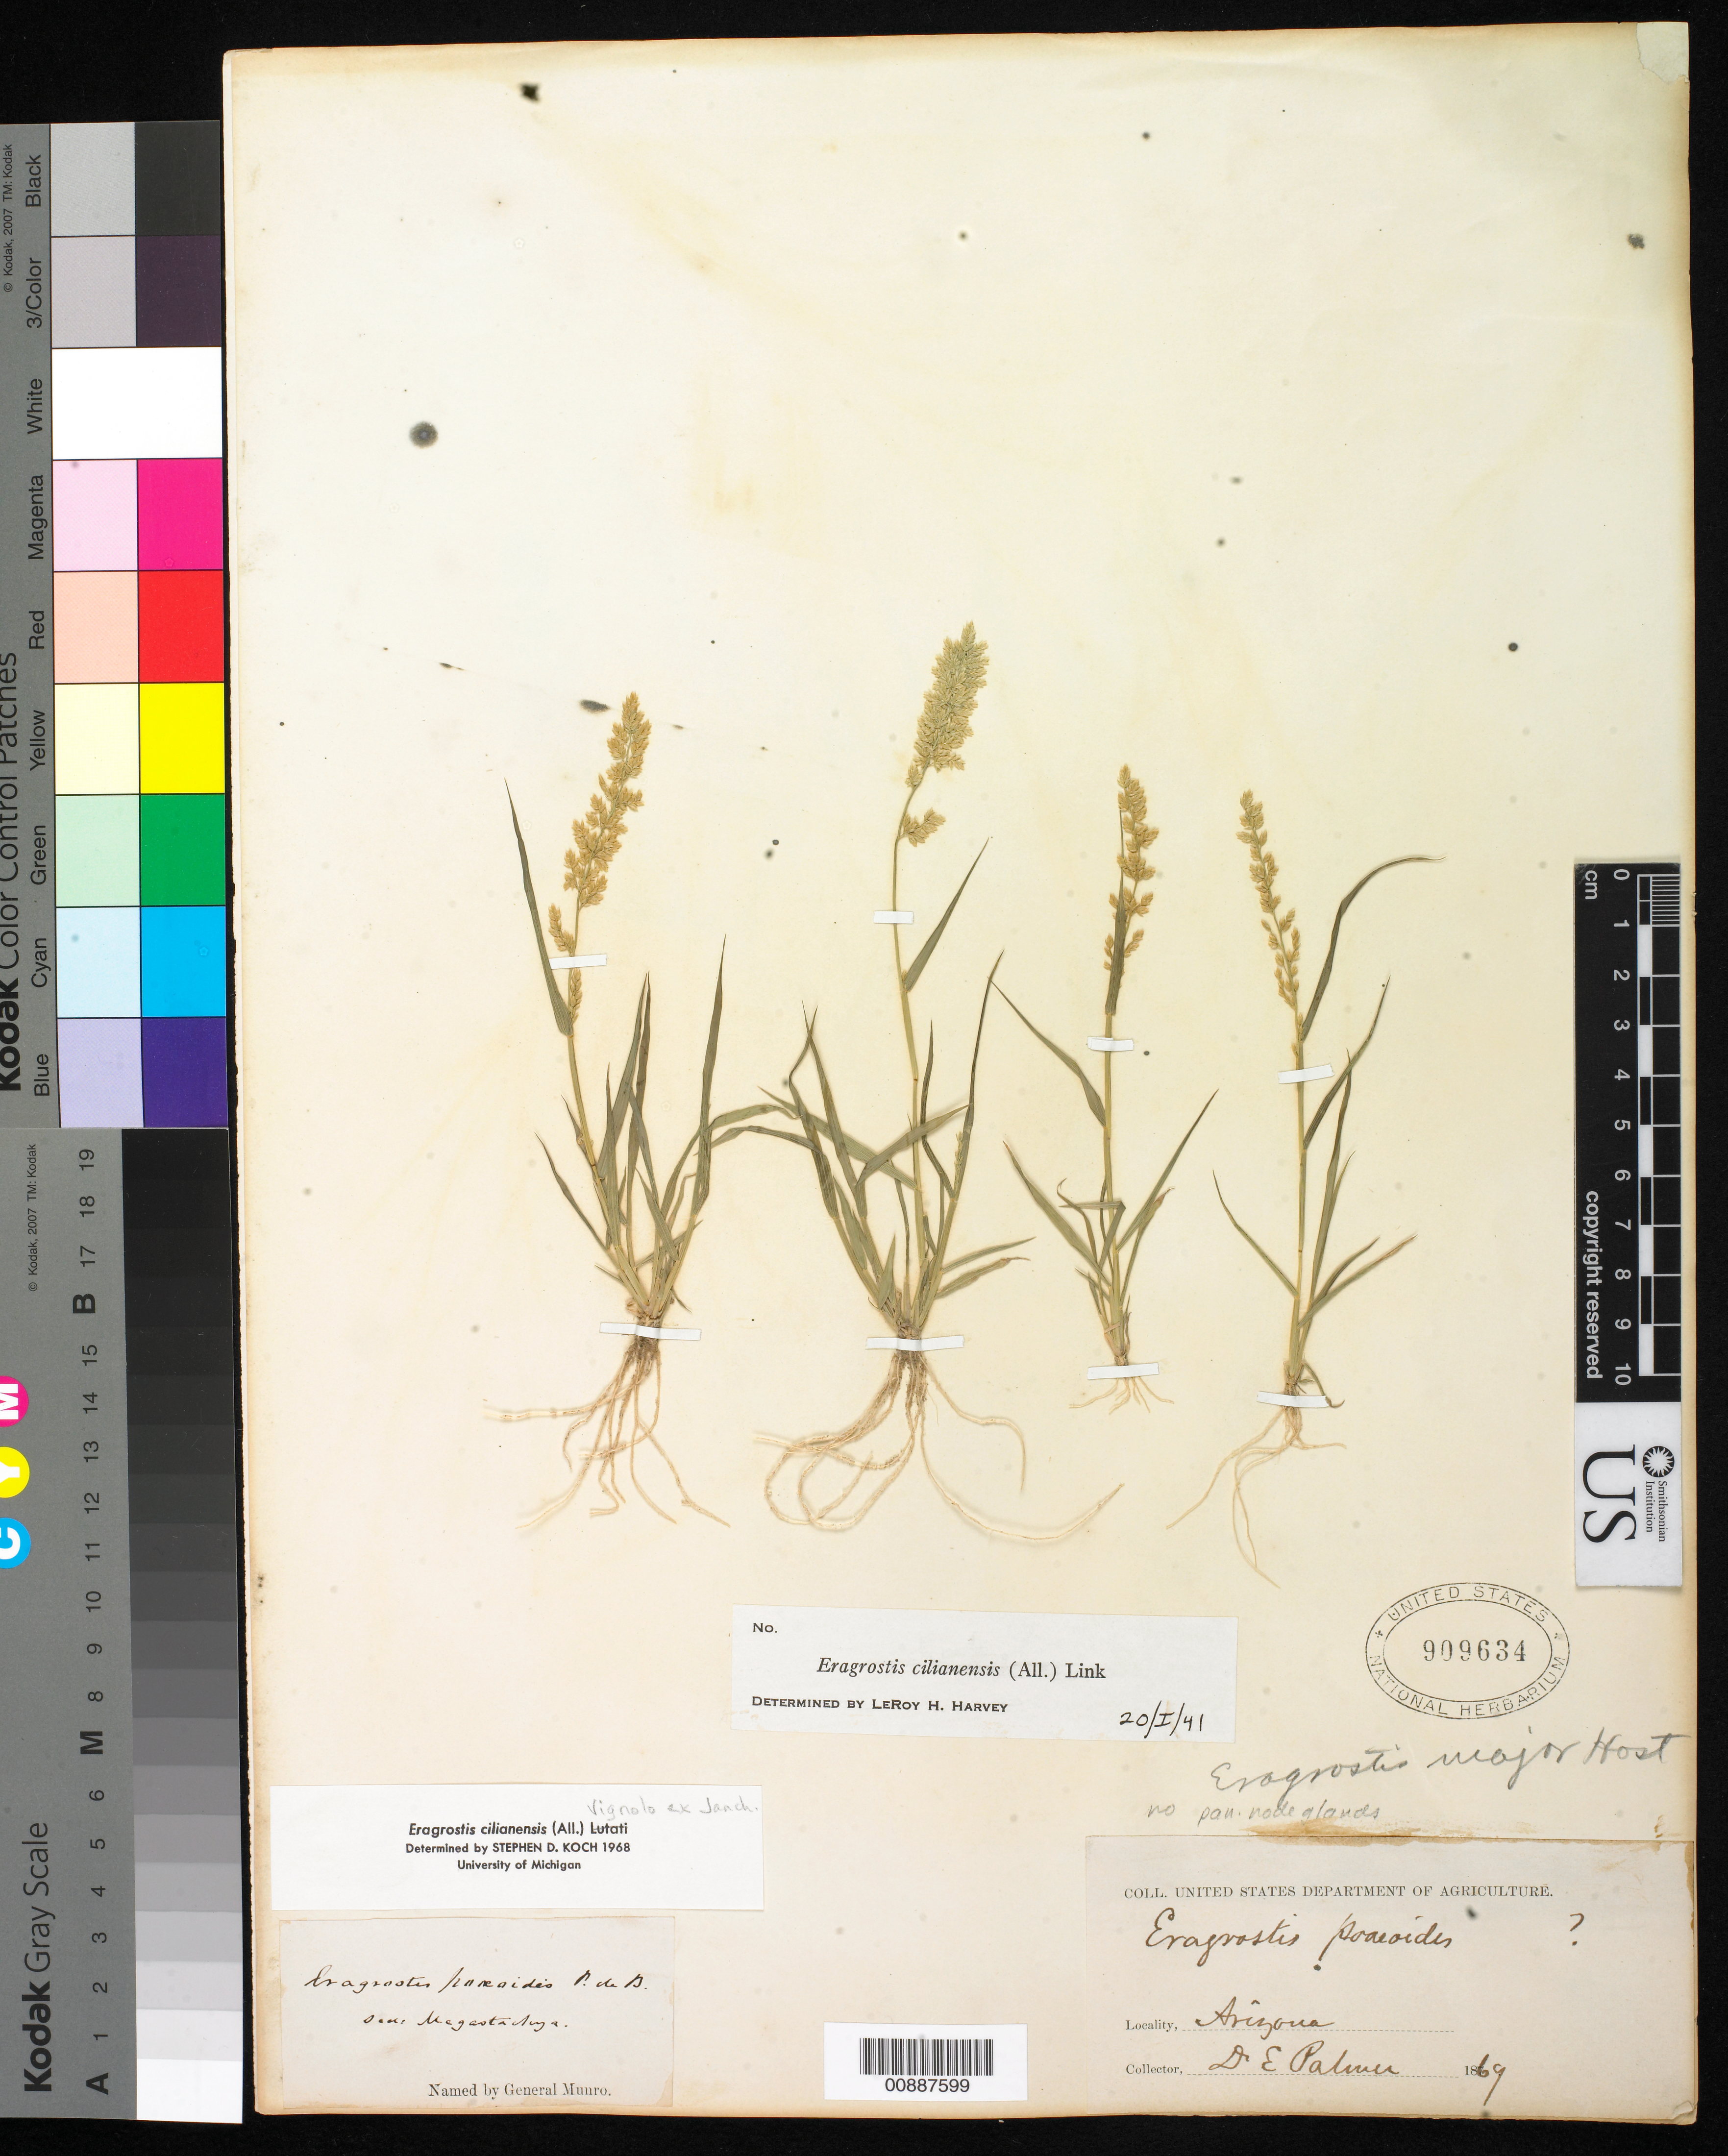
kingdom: Plantae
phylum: Tracheophyta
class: Liliopsida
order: Poales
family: Poaceae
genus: Eragrostis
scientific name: Eragrostis cilianensis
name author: (Bellardi) Vignolo ex Janch.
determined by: Koch, S. D.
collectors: E. Palmer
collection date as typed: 1869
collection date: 1869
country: United States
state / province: Arizona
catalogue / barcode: US 909634